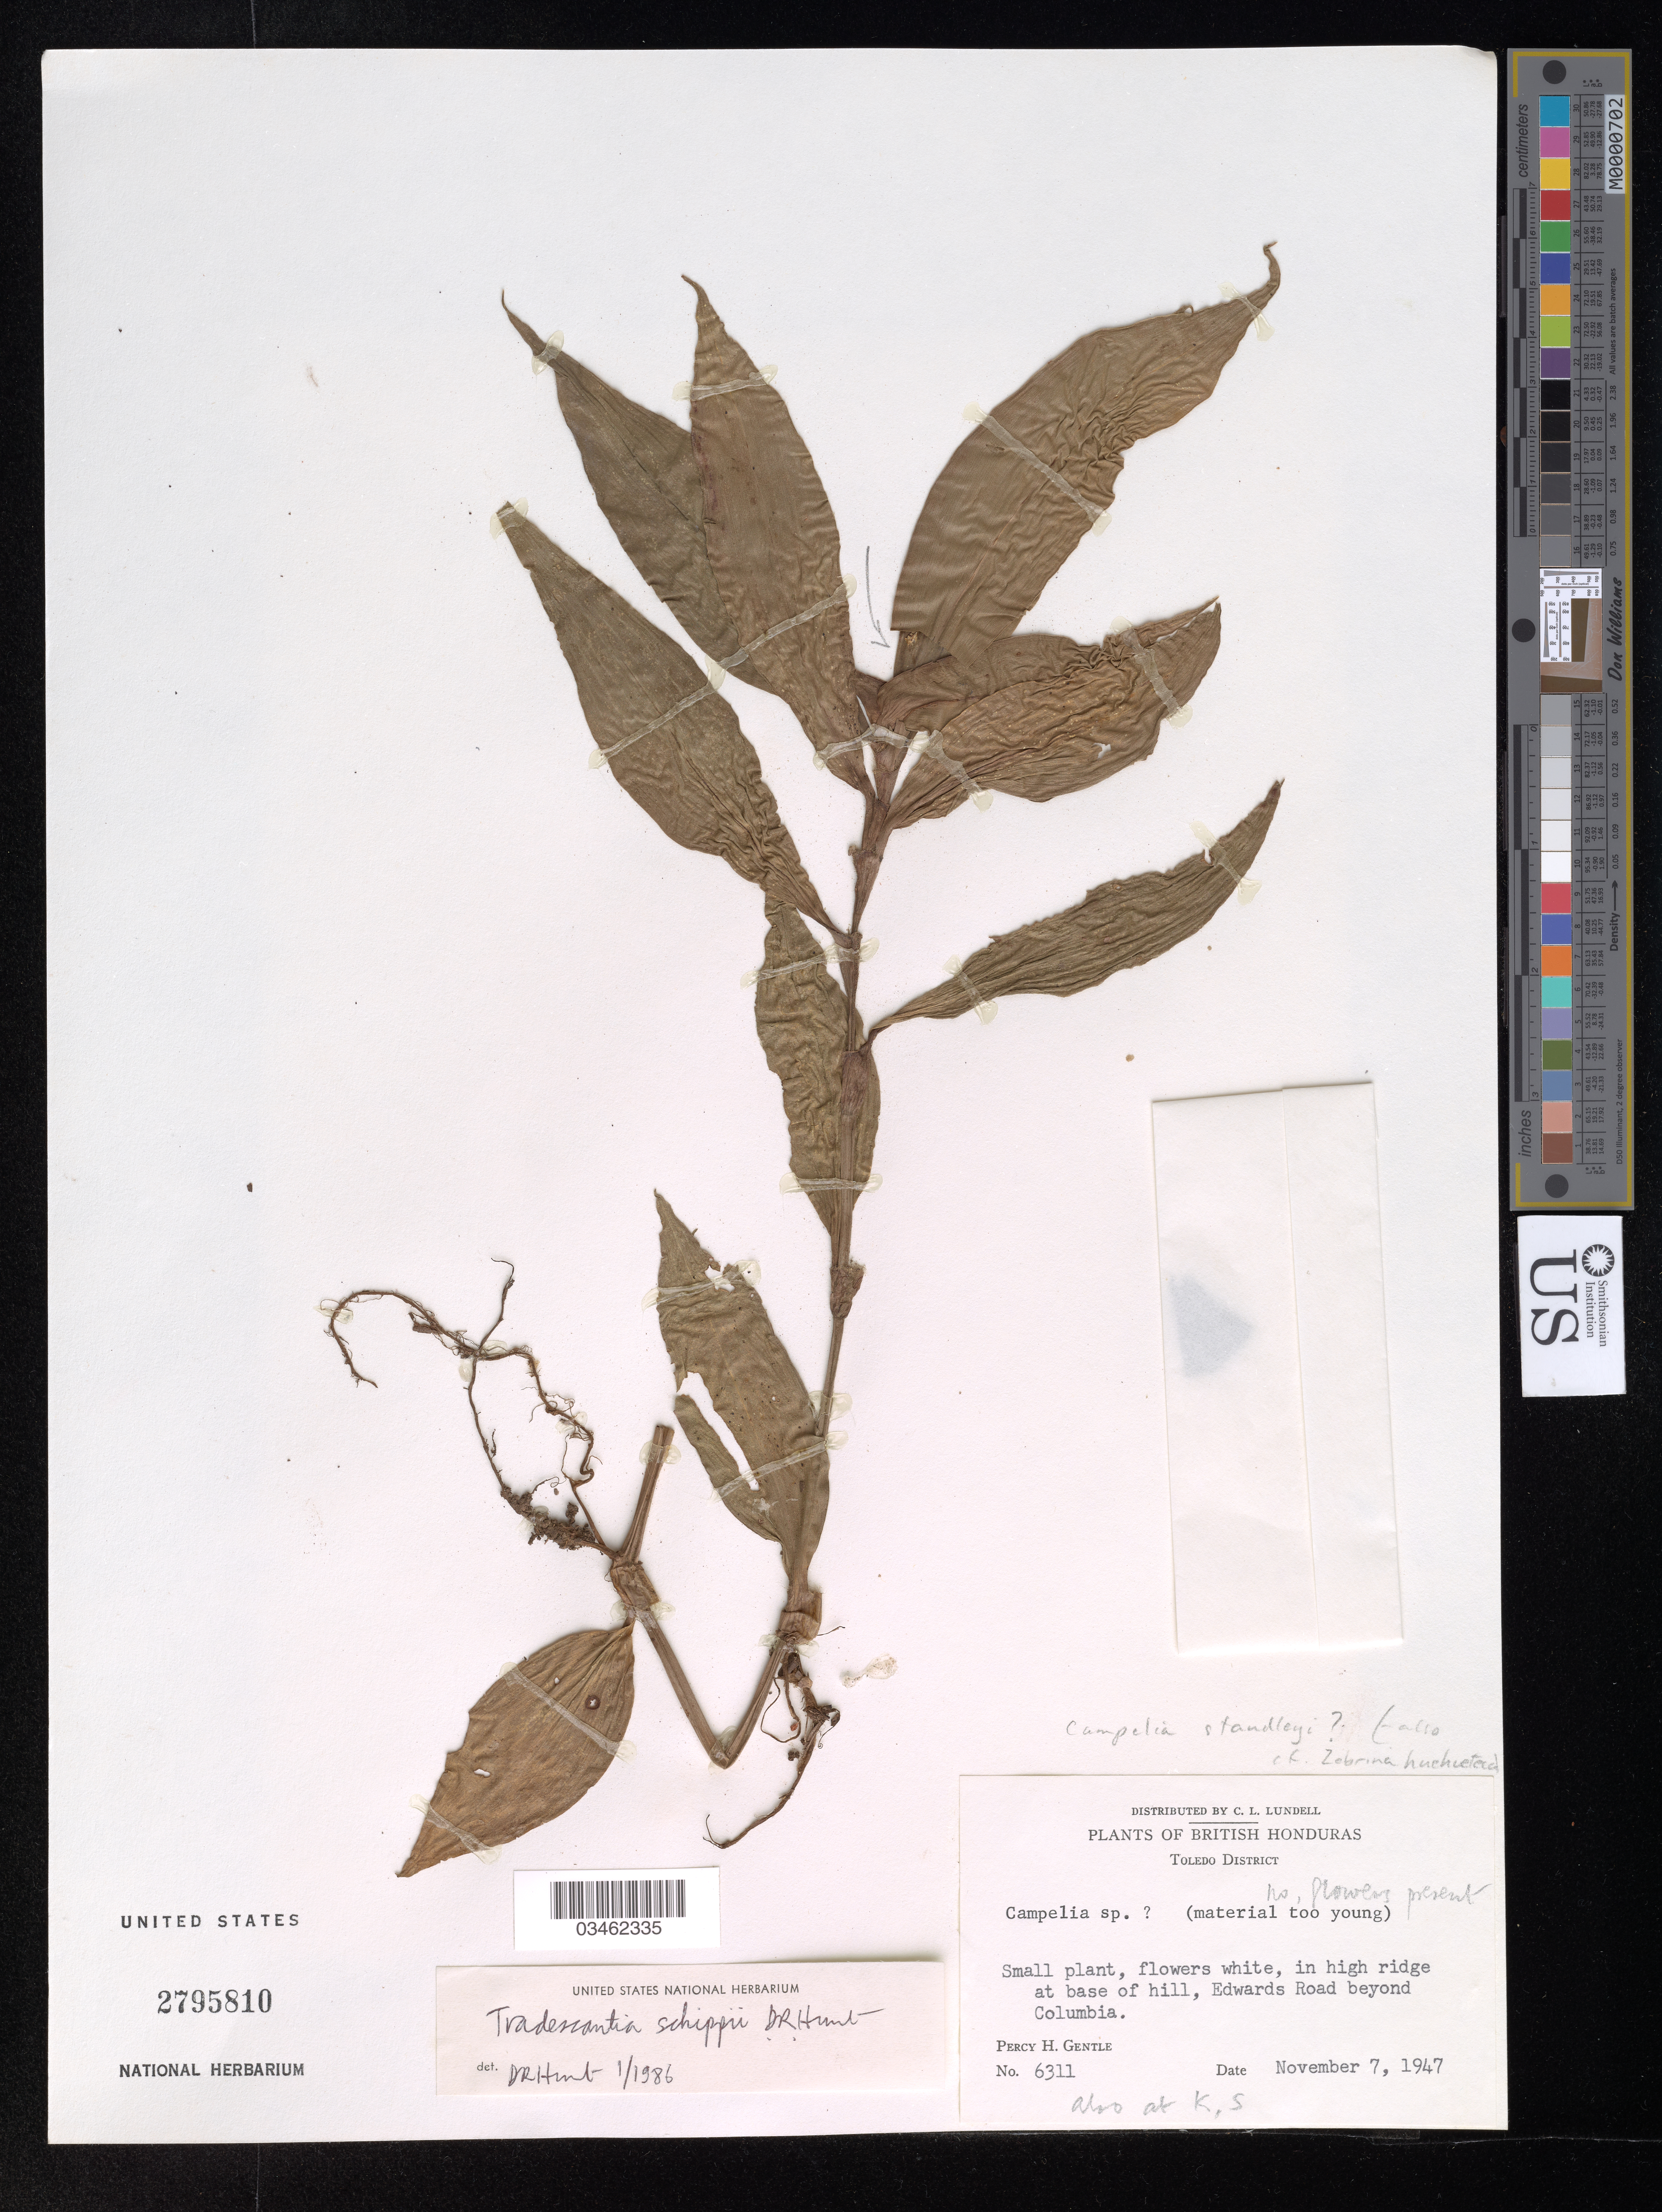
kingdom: Plantae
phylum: Tracheophyta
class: Liliopsida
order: Commelinales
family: Commelinaceae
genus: Tradescantia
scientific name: Tradescantia schippii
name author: D.R. Hunt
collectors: P. H. Gentle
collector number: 6311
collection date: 1947-11-07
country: Belize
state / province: Toledo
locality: British Honduras. Toledo District. In high ridge at base of hill, Edwards Road beyond Columbia.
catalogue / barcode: US 2795810